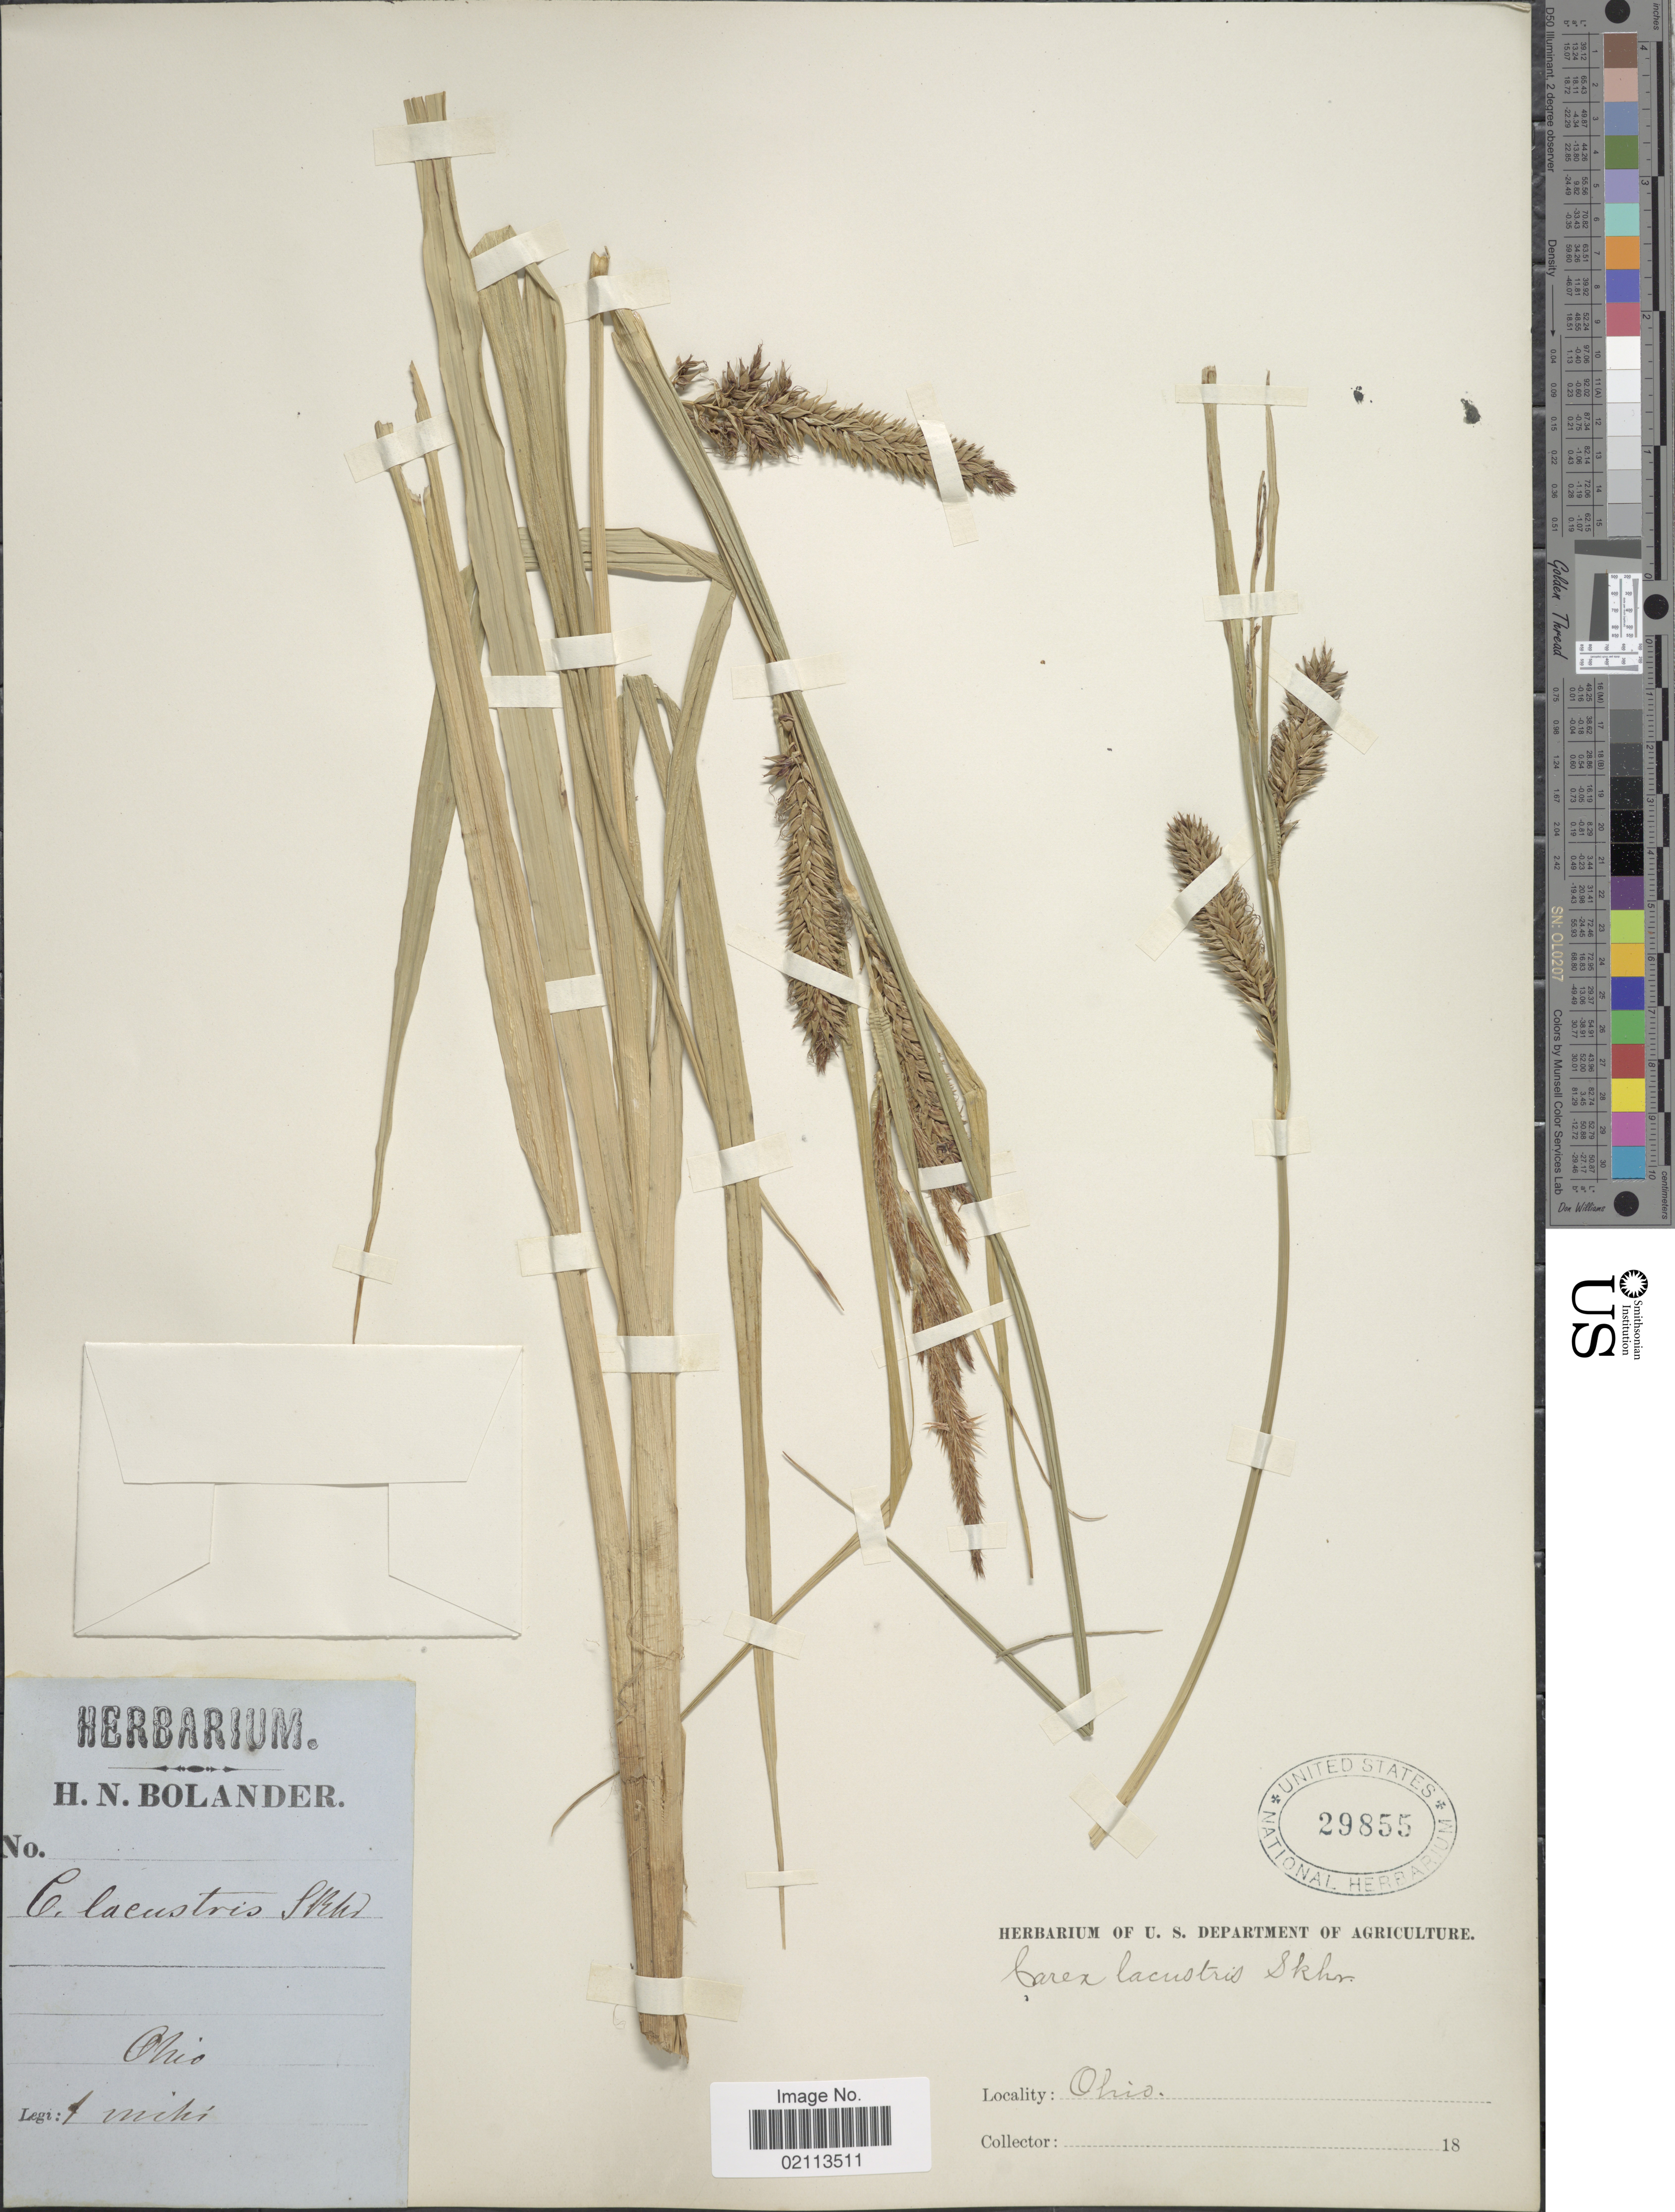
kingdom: Plantae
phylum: Tracheophyta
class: Liliopsida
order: Poales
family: Cyperaceae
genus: Carex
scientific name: Carex hyalinolepis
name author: Steud.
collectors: H. Bolander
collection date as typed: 18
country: United States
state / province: Ohio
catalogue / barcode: US 29855